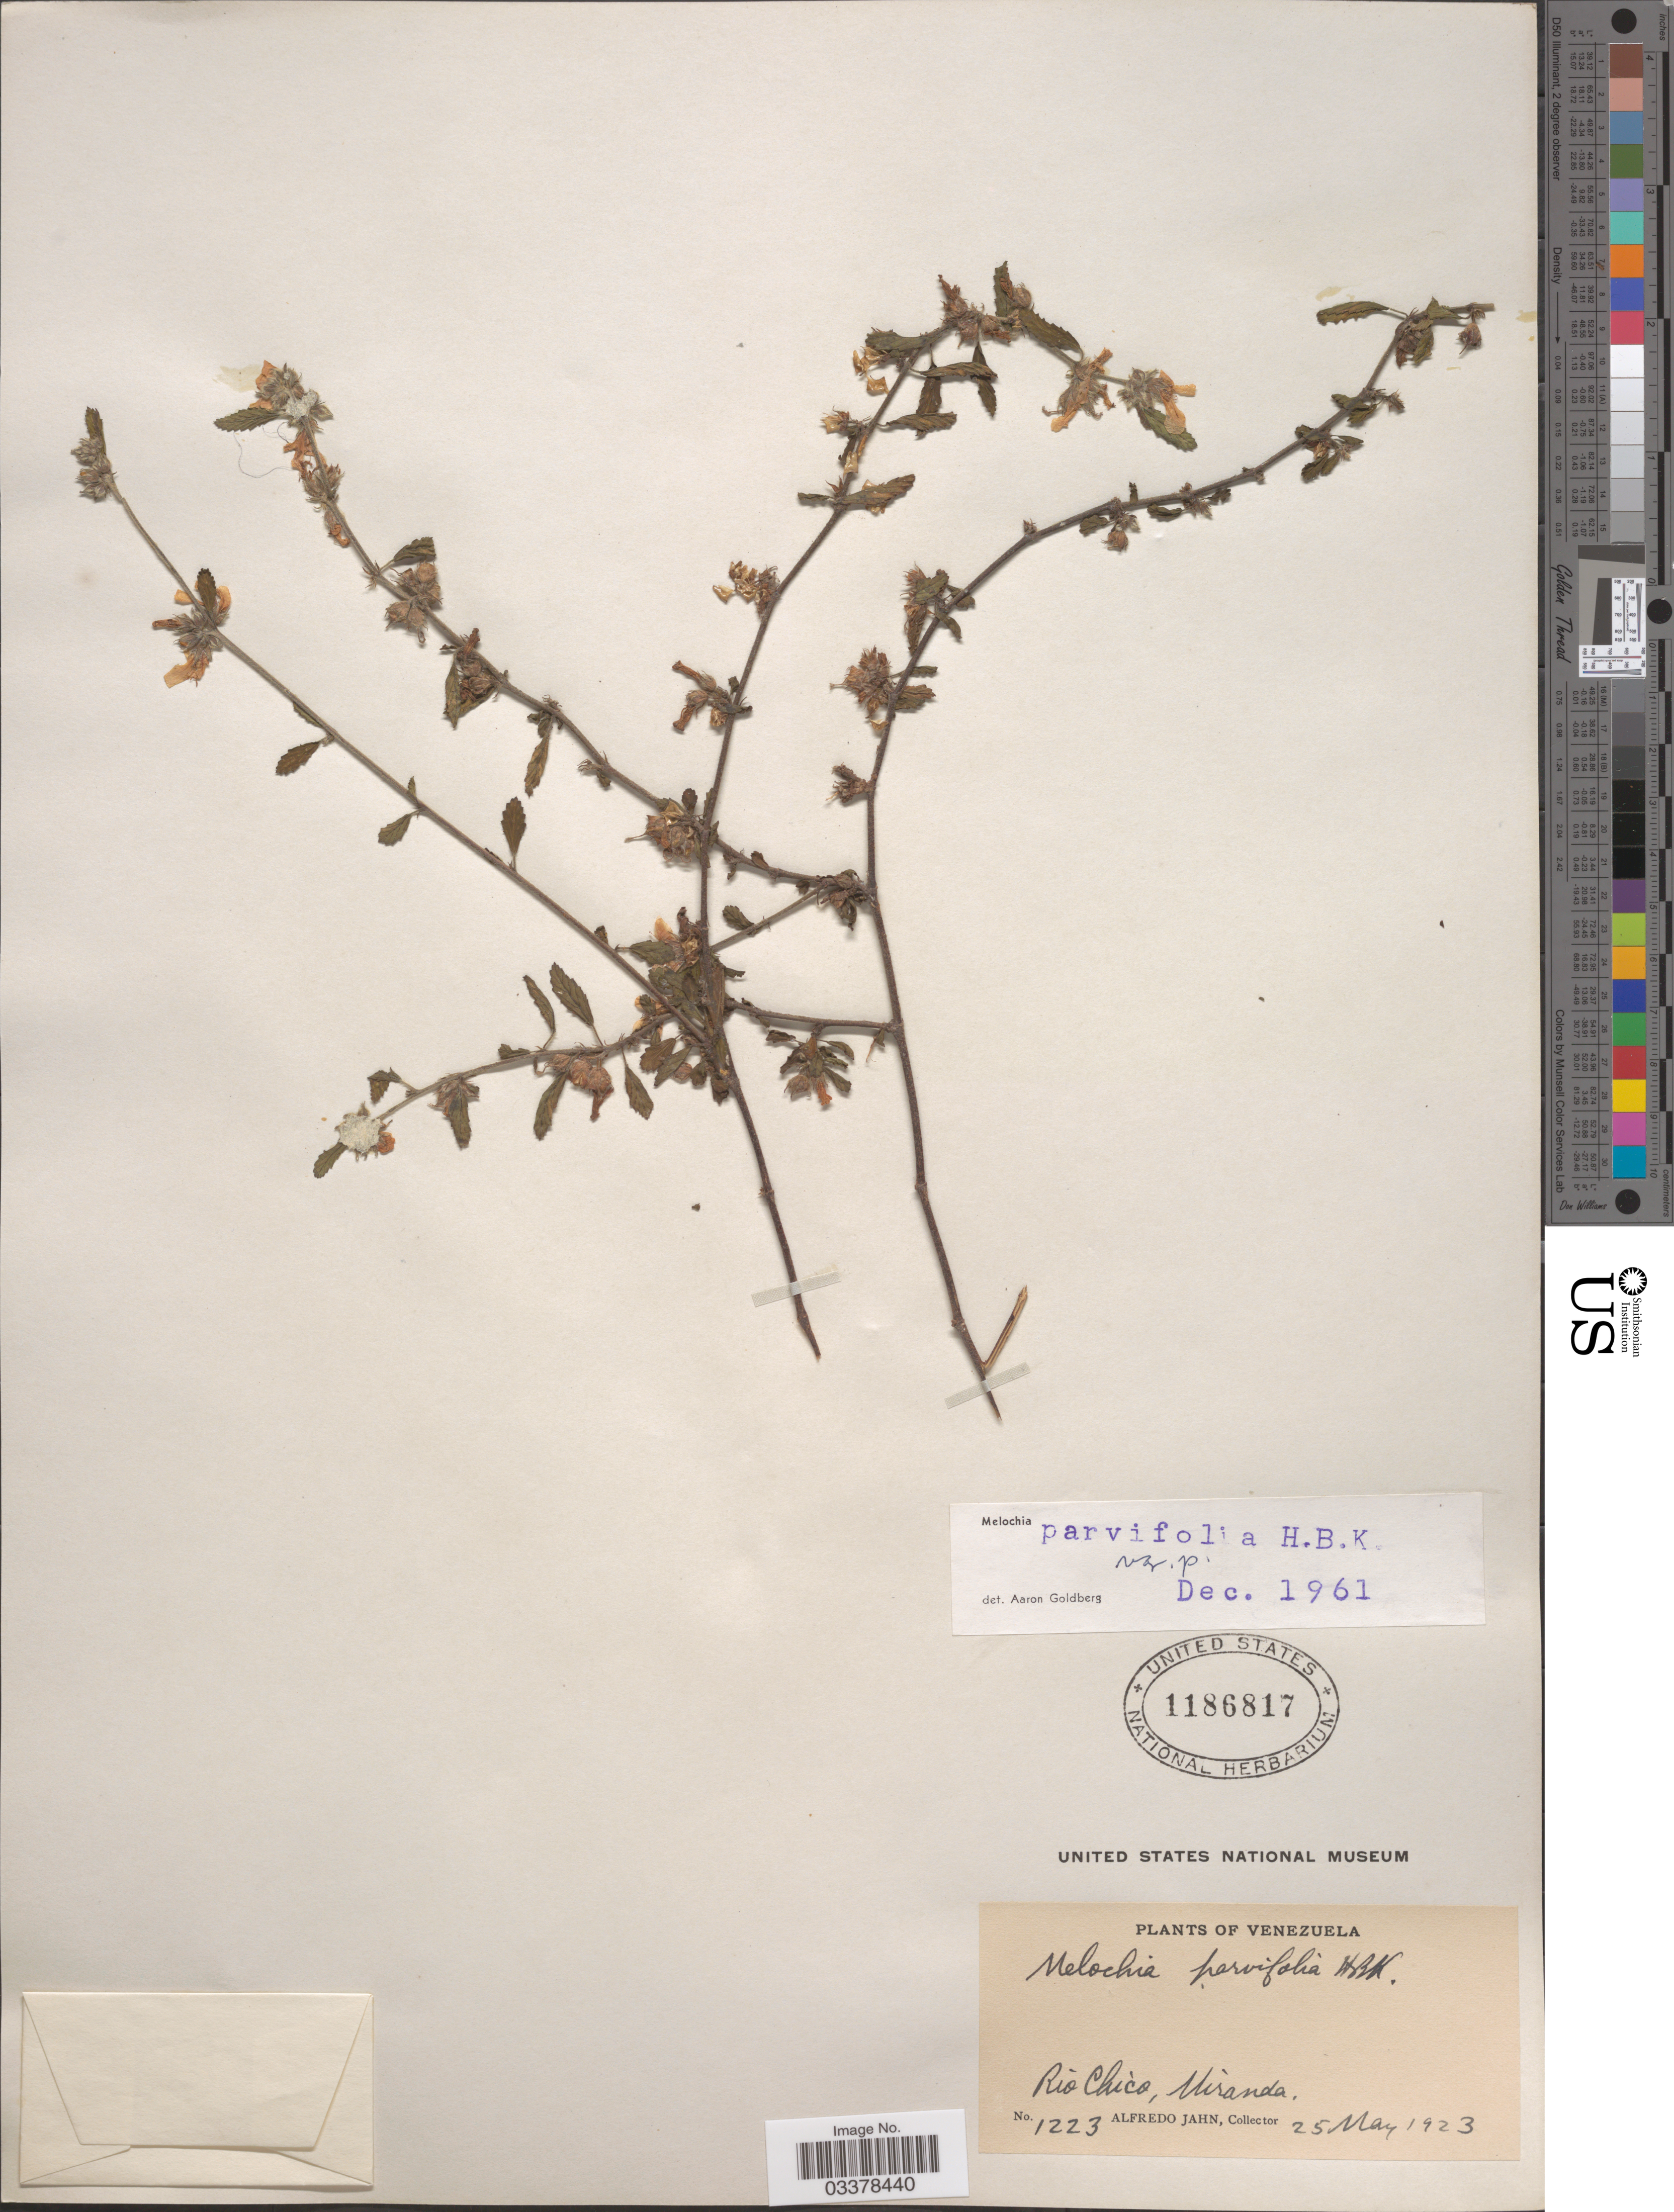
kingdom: Plantae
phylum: Tracheophyta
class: Magnoliopsida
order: Malvales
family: Malvaceae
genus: Melochia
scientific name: Melochia parvifolia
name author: Kunth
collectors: A. Jahn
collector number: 1223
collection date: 1923-05-25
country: Venezuela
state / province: Miranda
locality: Rio Chico.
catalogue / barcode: US 1186817